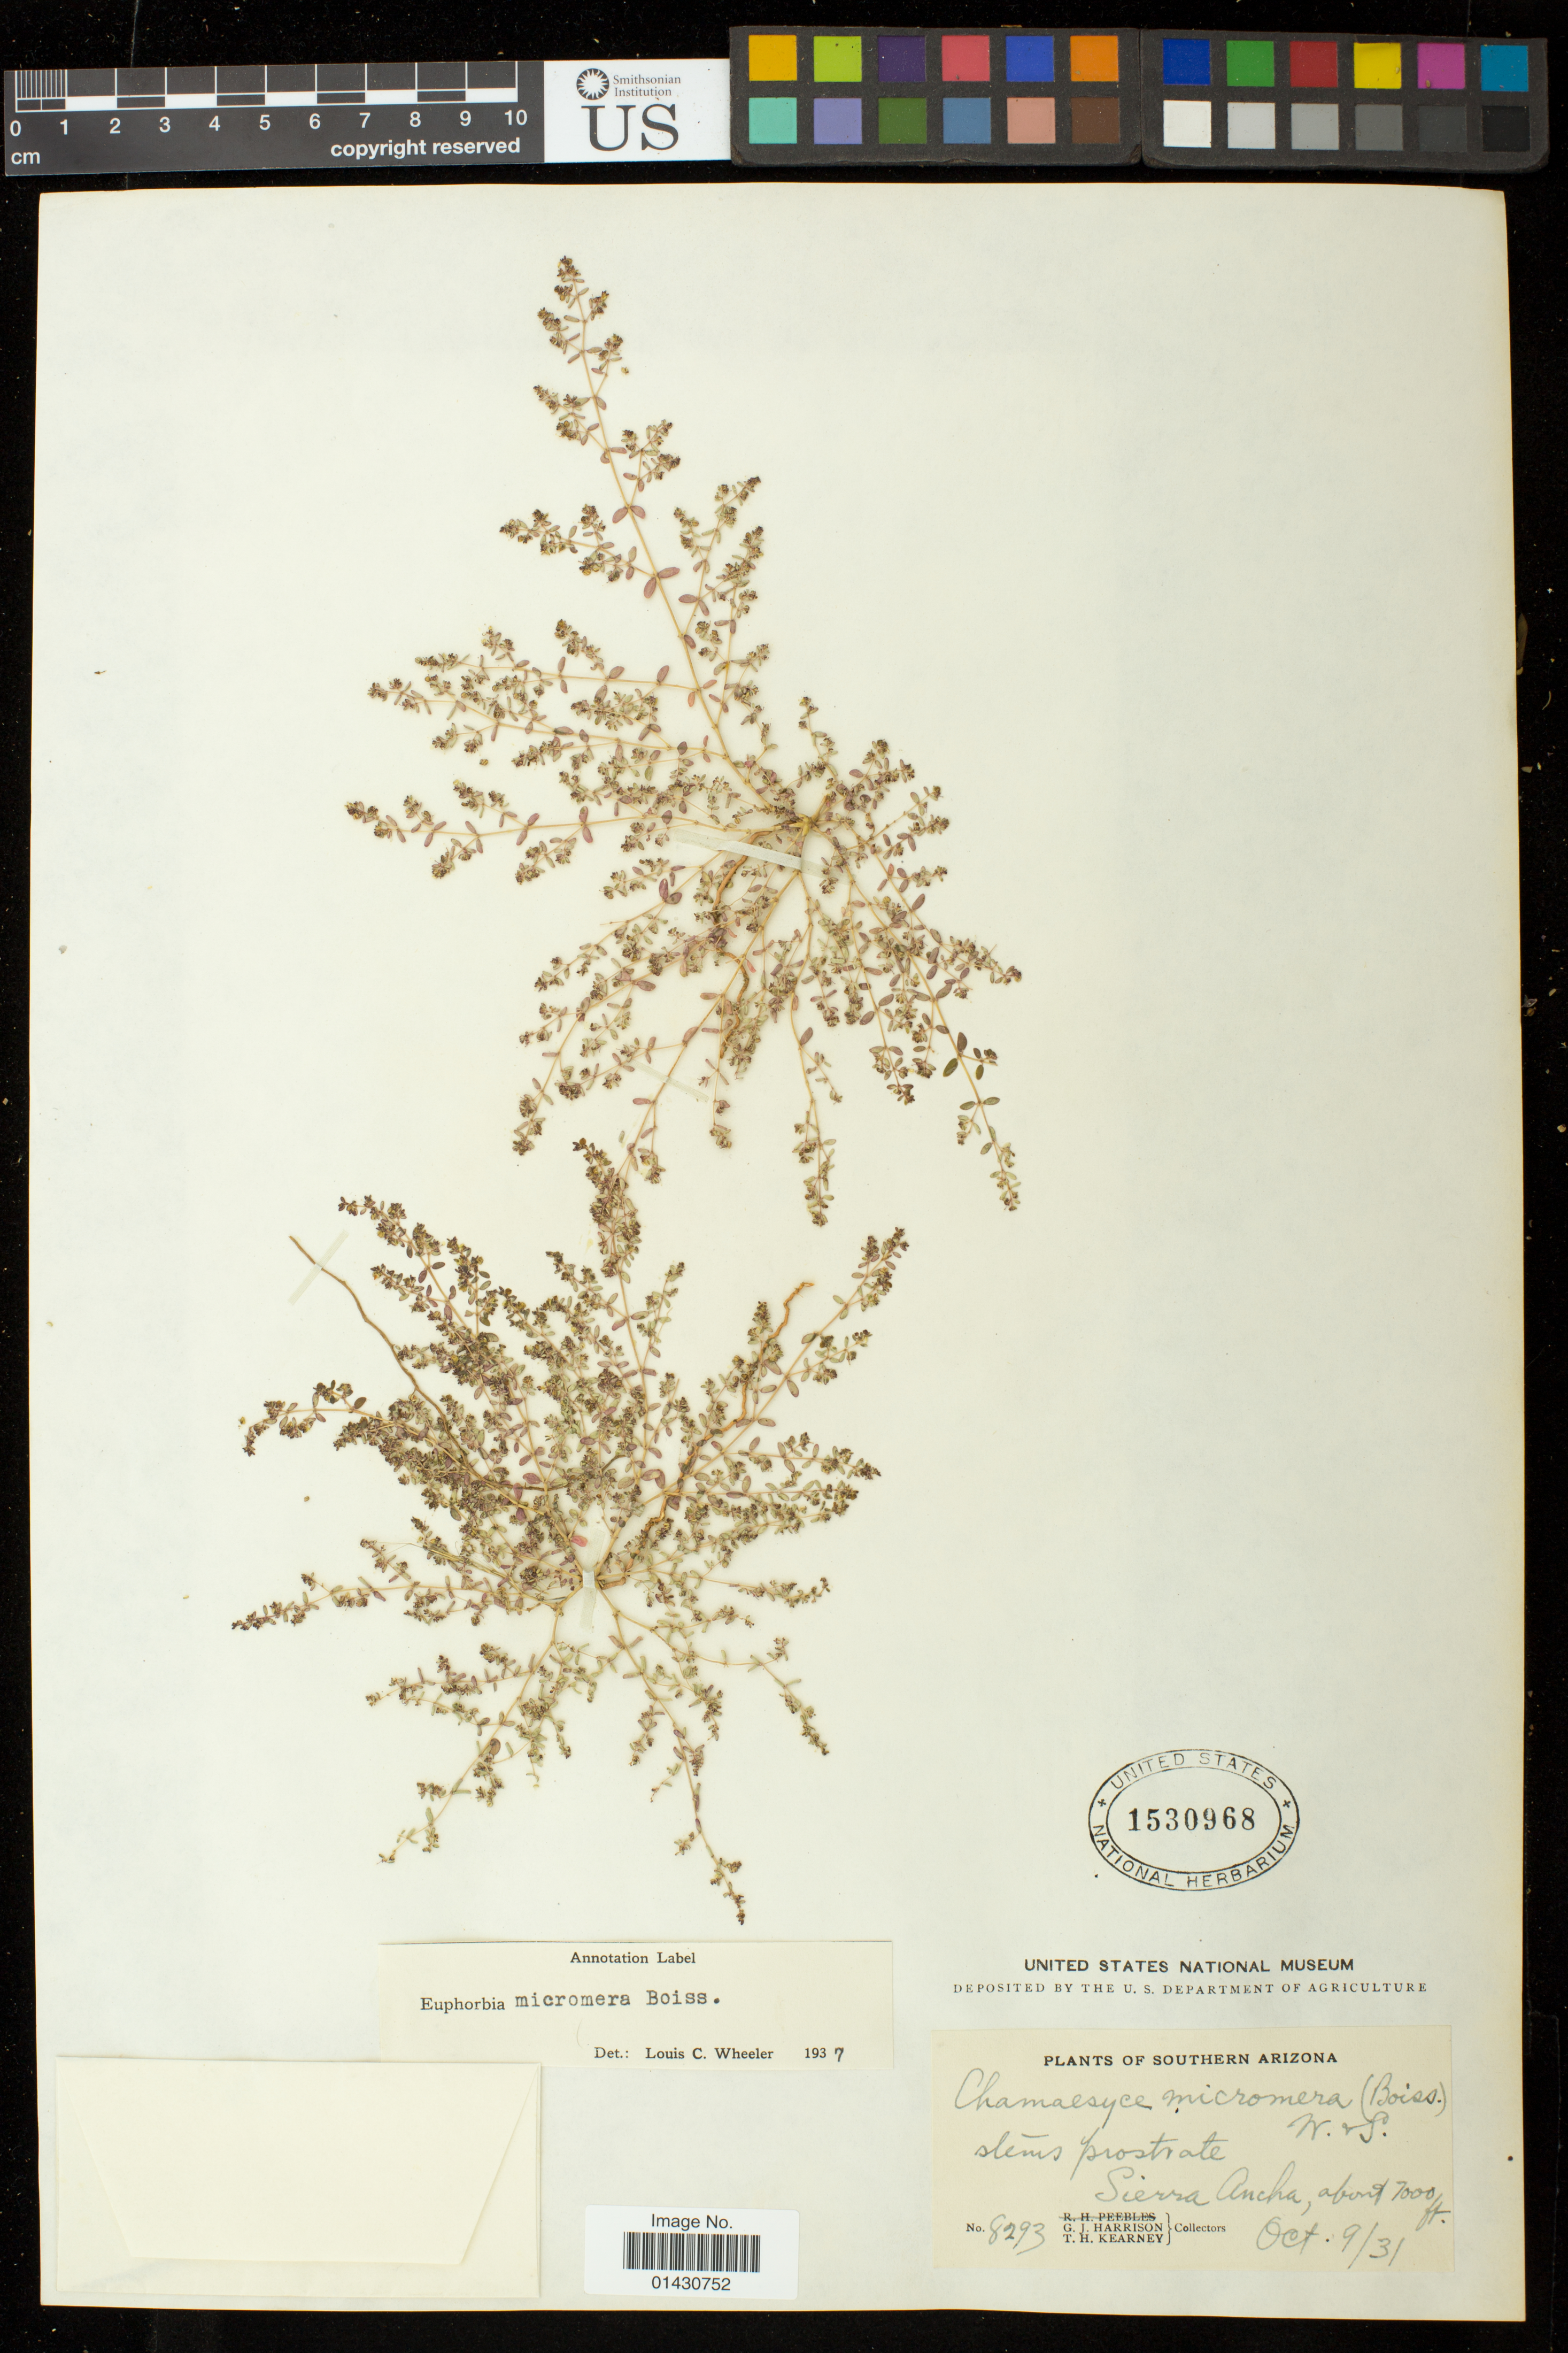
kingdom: Plantae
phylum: Tracheophyta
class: Magnoliopsida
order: Malpighiales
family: Euphorbiaceae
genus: Euphorbia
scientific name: Euphorbia micromera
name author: Boiss.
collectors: G. J. Harrison & T. H. Kearney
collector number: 8293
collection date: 1931-10-09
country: United States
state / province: Arizona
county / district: Gila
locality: Sierra Ancha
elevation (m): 2134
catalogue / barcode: US 1530968